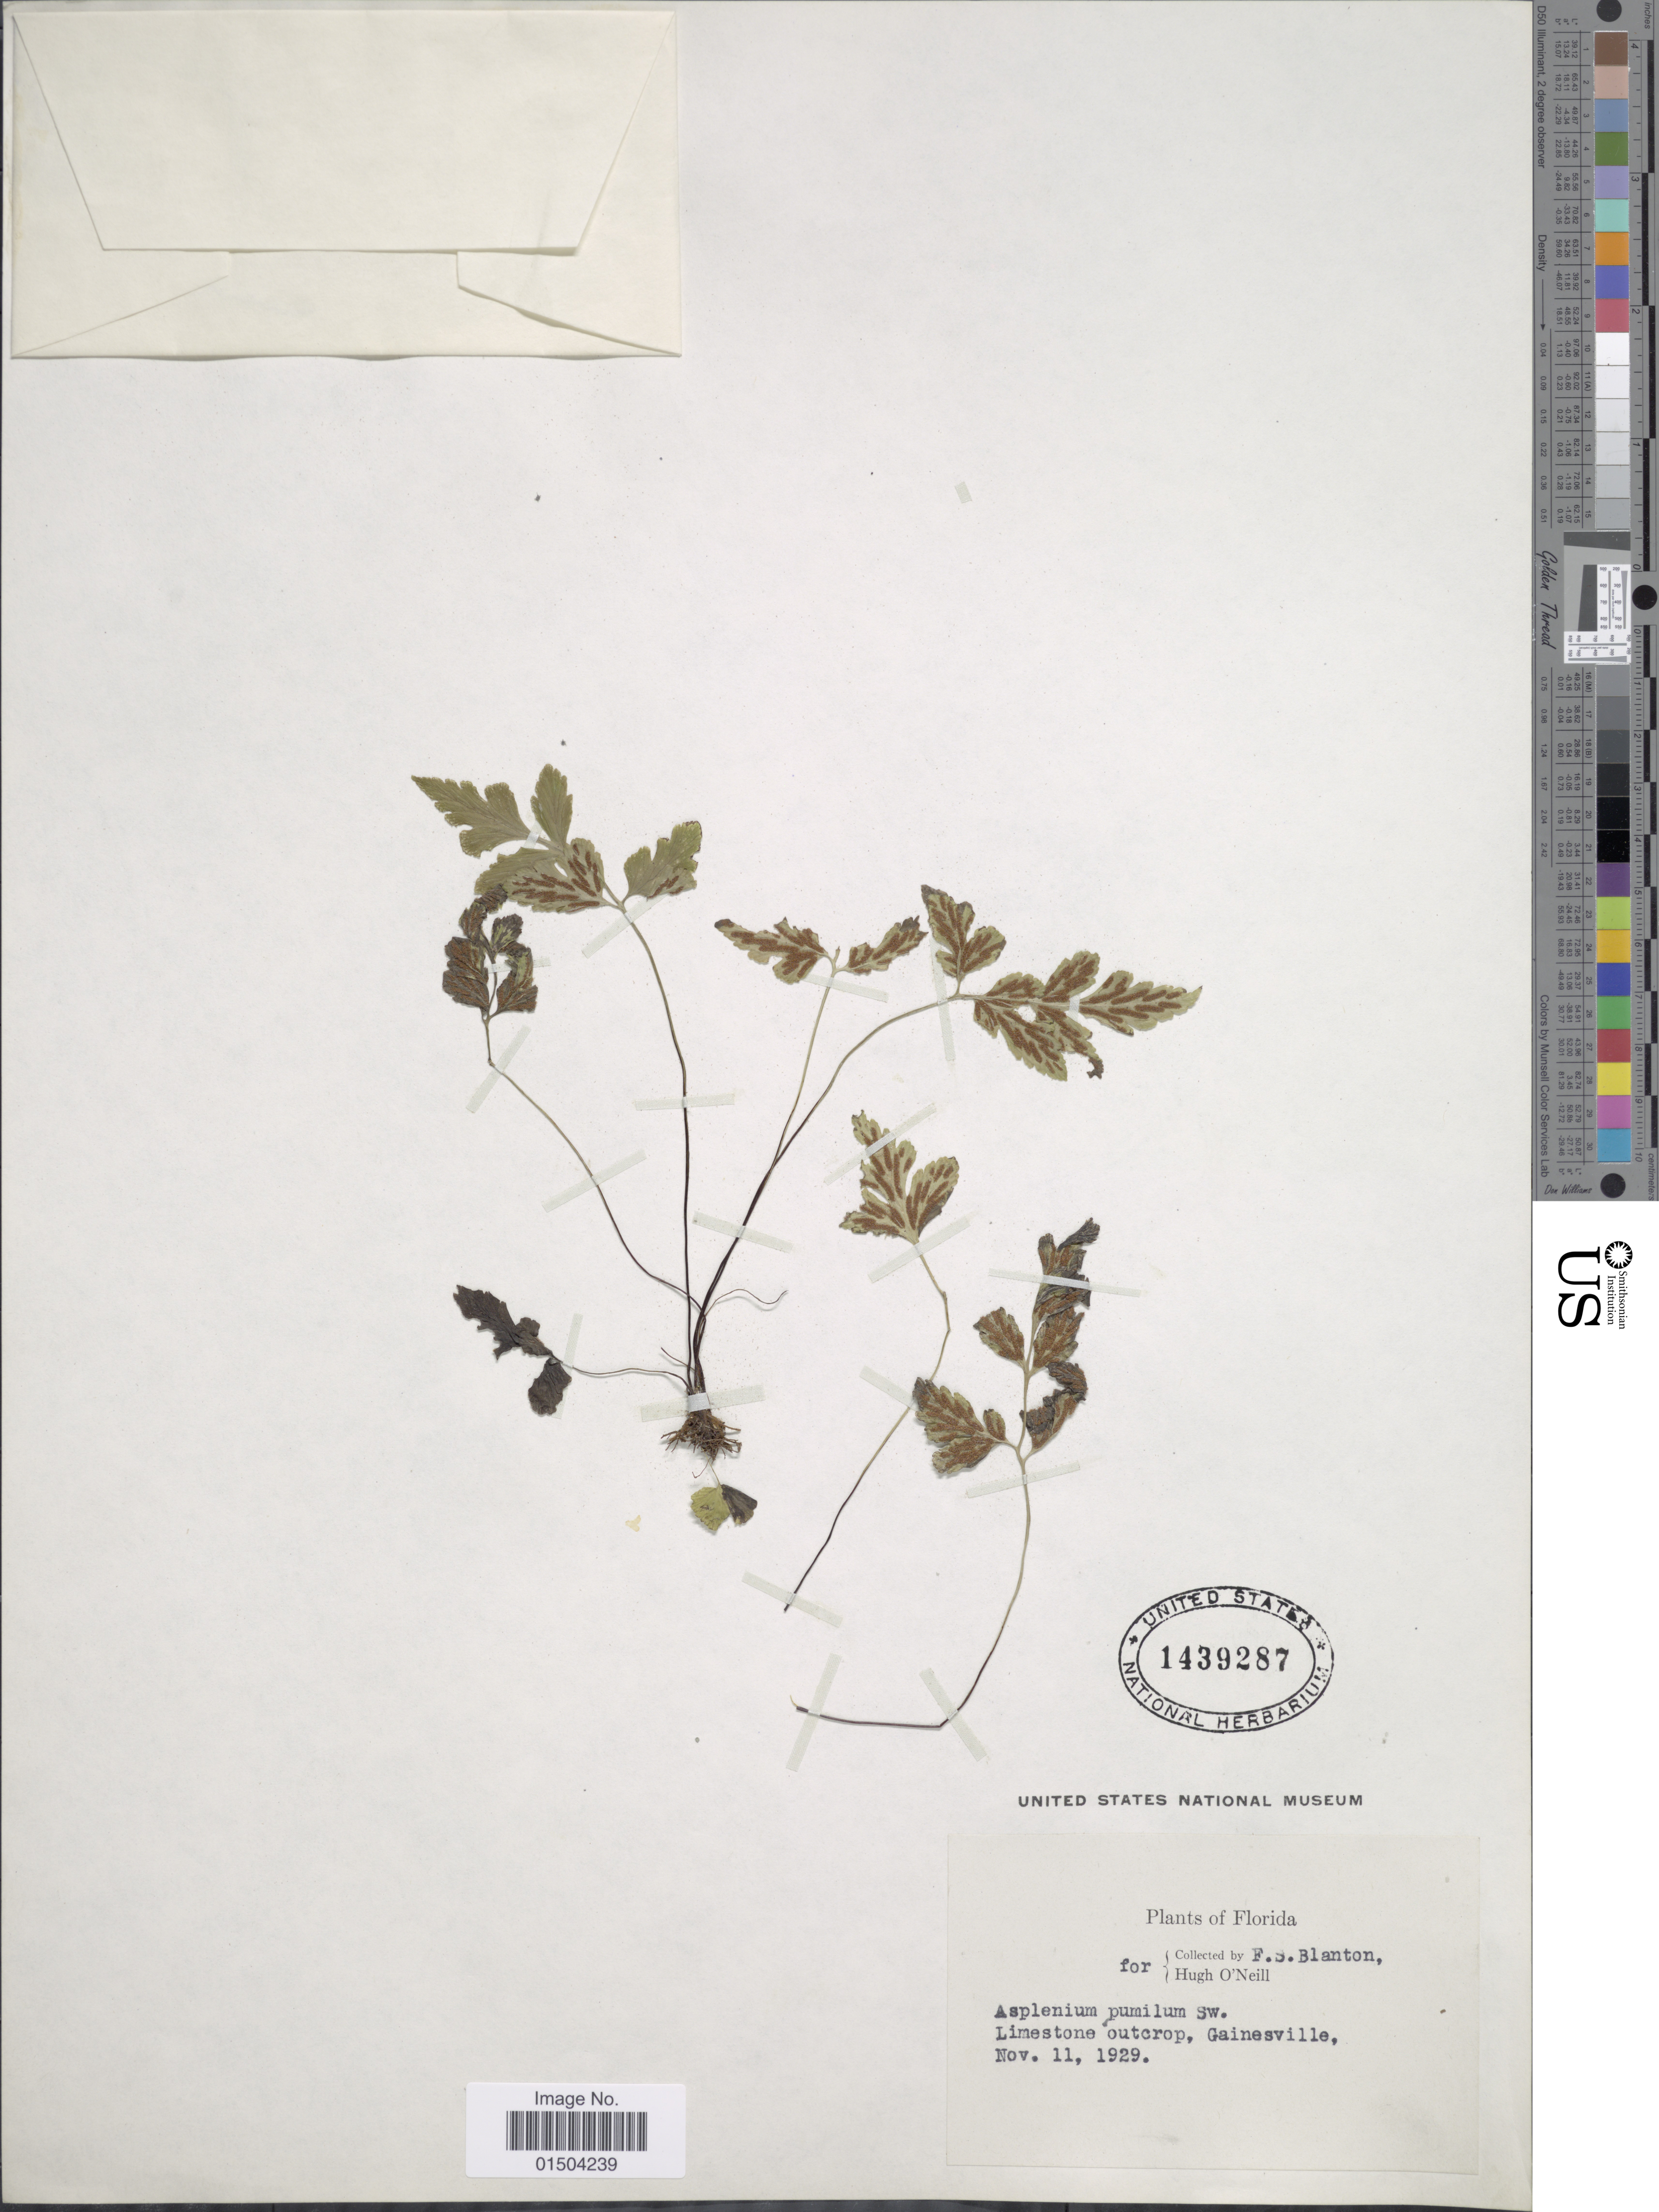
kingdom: Plantae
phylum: Tracheophyta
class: Polypodiopsida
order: Polypodiales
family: Aspleniaceae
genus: Asplenium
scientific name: Asplenium pumilum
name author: Sw.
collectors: H. O'Neill & F. S. Blanton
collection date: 1929-11-11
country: United States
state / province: Florida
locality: Limestone outcrop, Gainesville.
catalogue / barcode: US 1439287